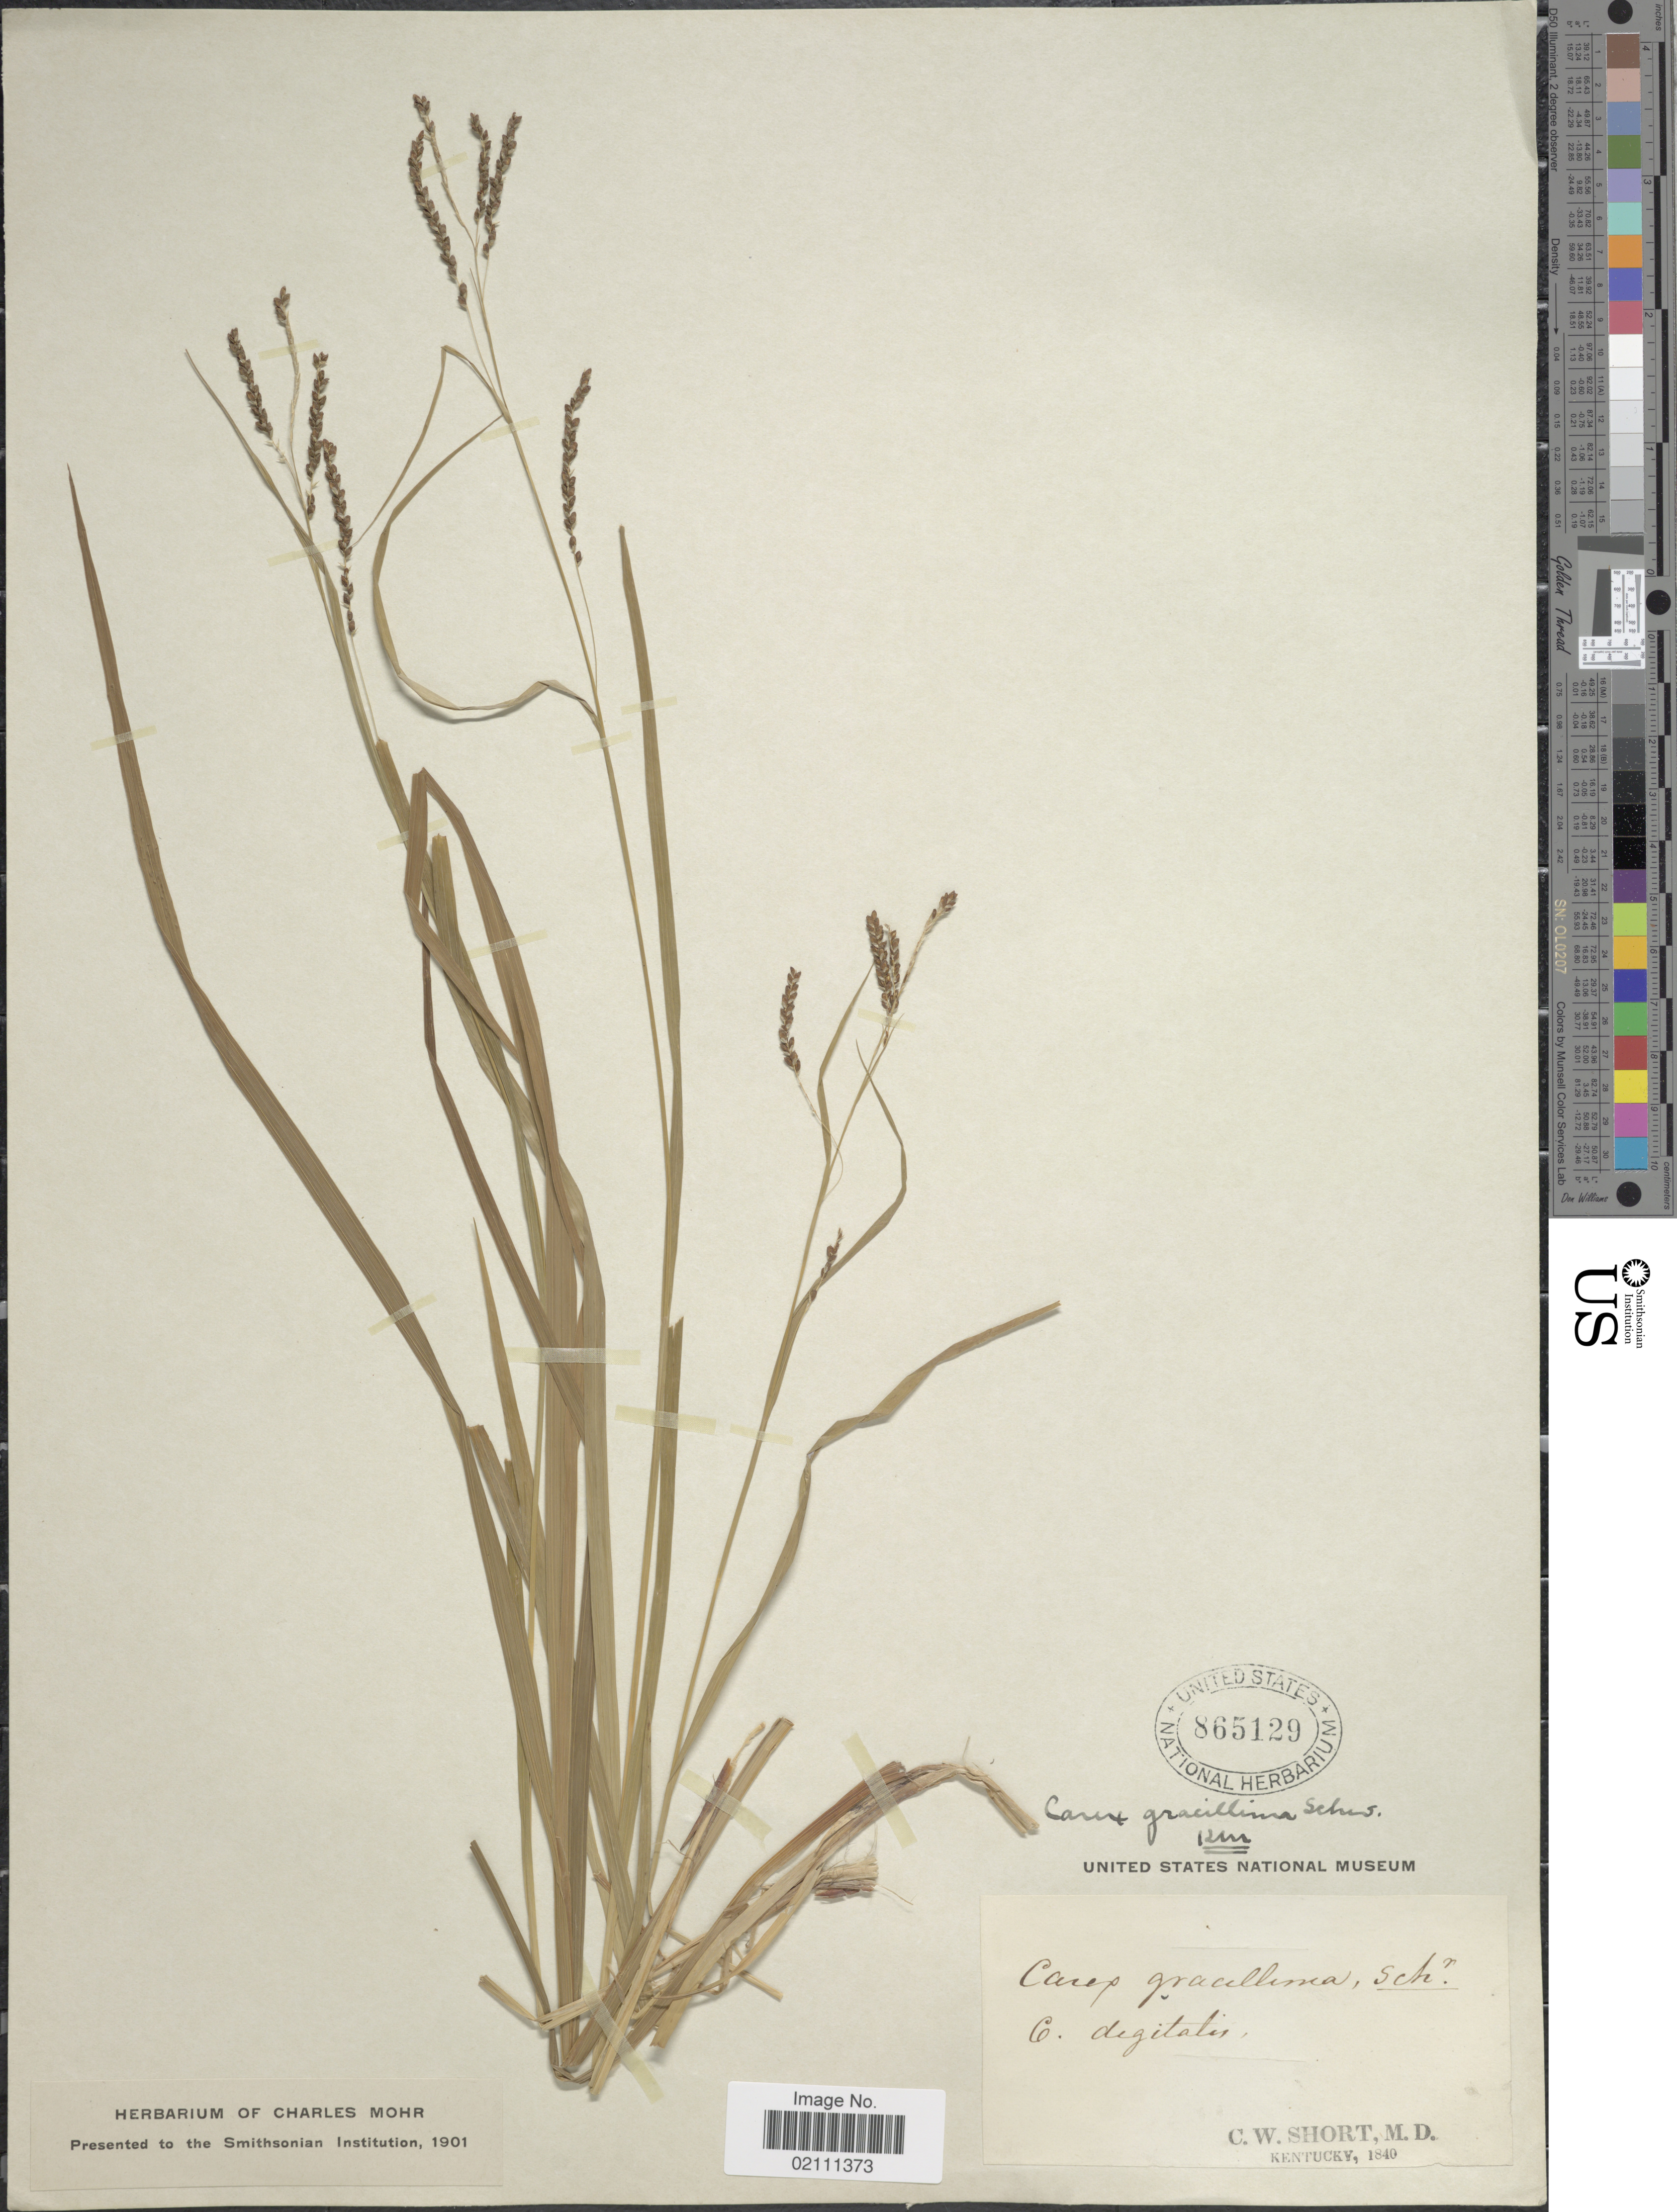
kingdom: Plantae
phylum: Tracheophyta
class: Liliopsida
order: Poales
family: Cyperaceae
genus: Carex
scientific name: Carex gracillima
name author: Schwein.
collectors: C. W. Short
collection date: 1840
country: United States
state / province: Kentucky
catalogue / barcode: US 865129